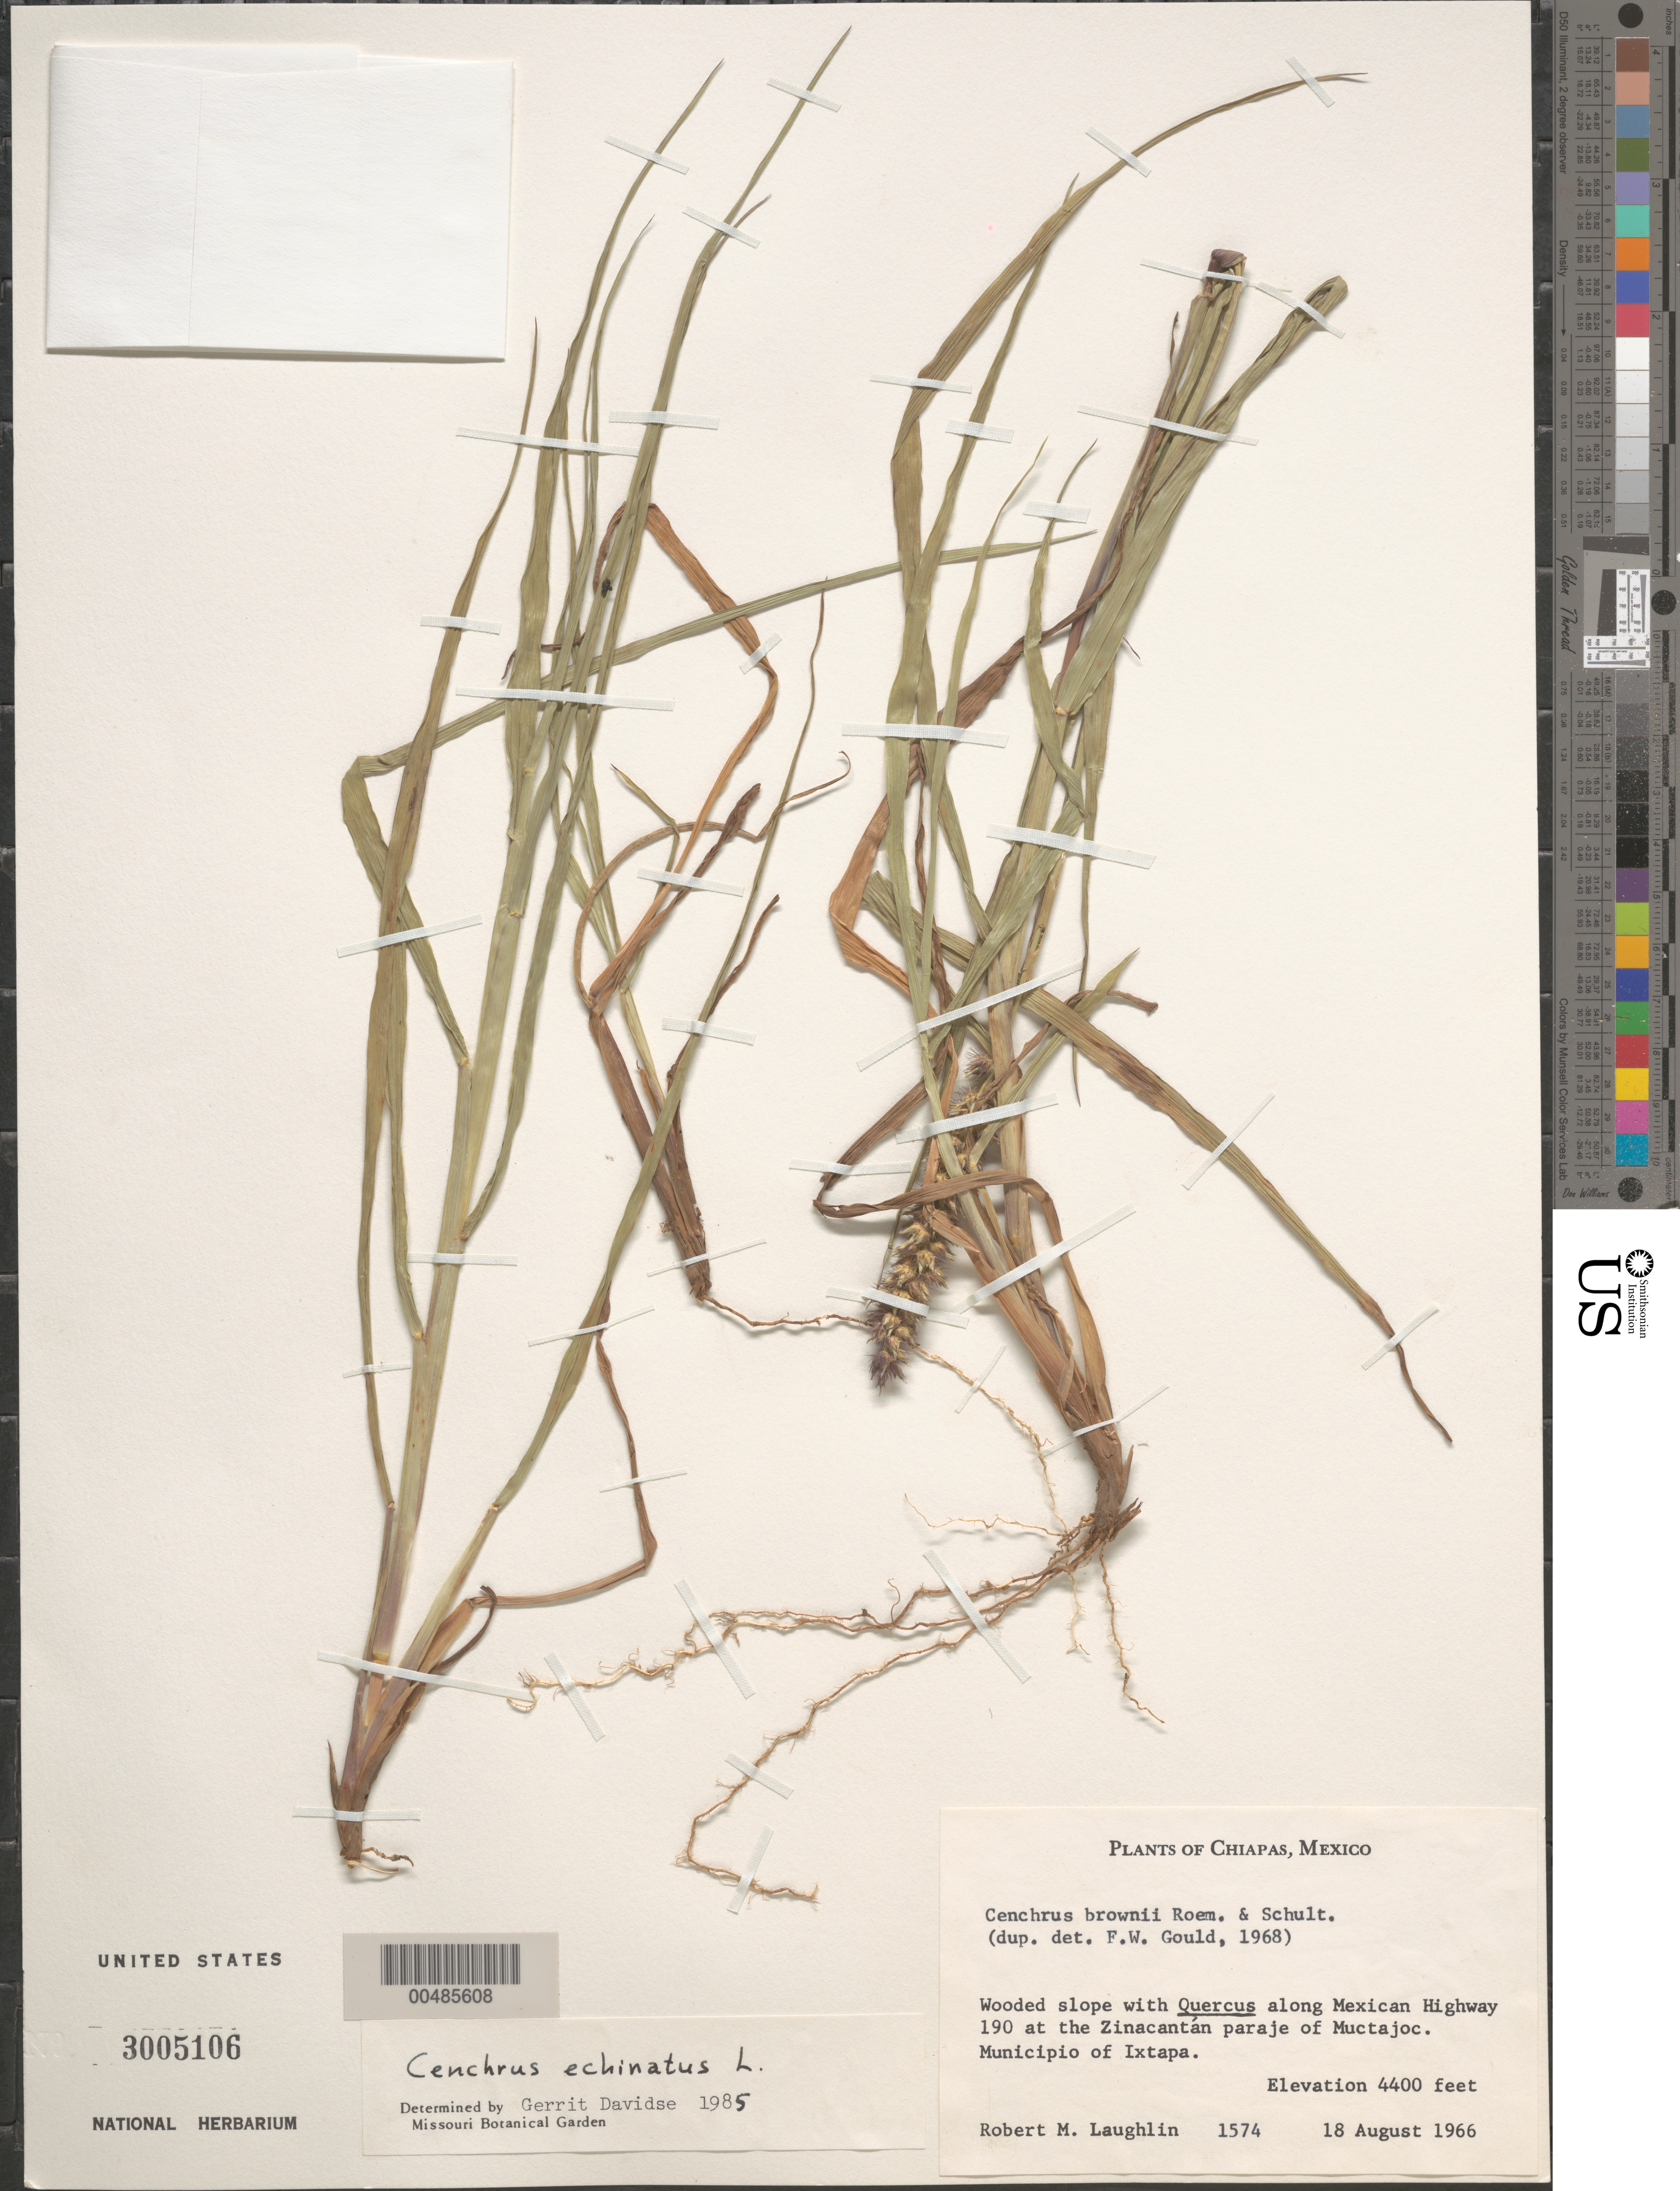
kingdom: Plantae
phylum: Tracheophyta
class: Liliopsida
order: Poales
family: Poaceae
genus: Cenchrus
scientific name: Cenchrus echinatus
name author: L.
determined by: Davidse, Gerrit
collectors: R. M. Laughlin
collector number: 1574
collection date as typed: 18 Aug 1966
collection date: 1966-08-18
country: Mexico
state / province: Chiapas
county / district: Ixtapa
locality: Along Mexican Hwy 190 at the Zinacantán paraje of Muctajoc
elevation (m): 1341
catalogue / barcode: US 3005106